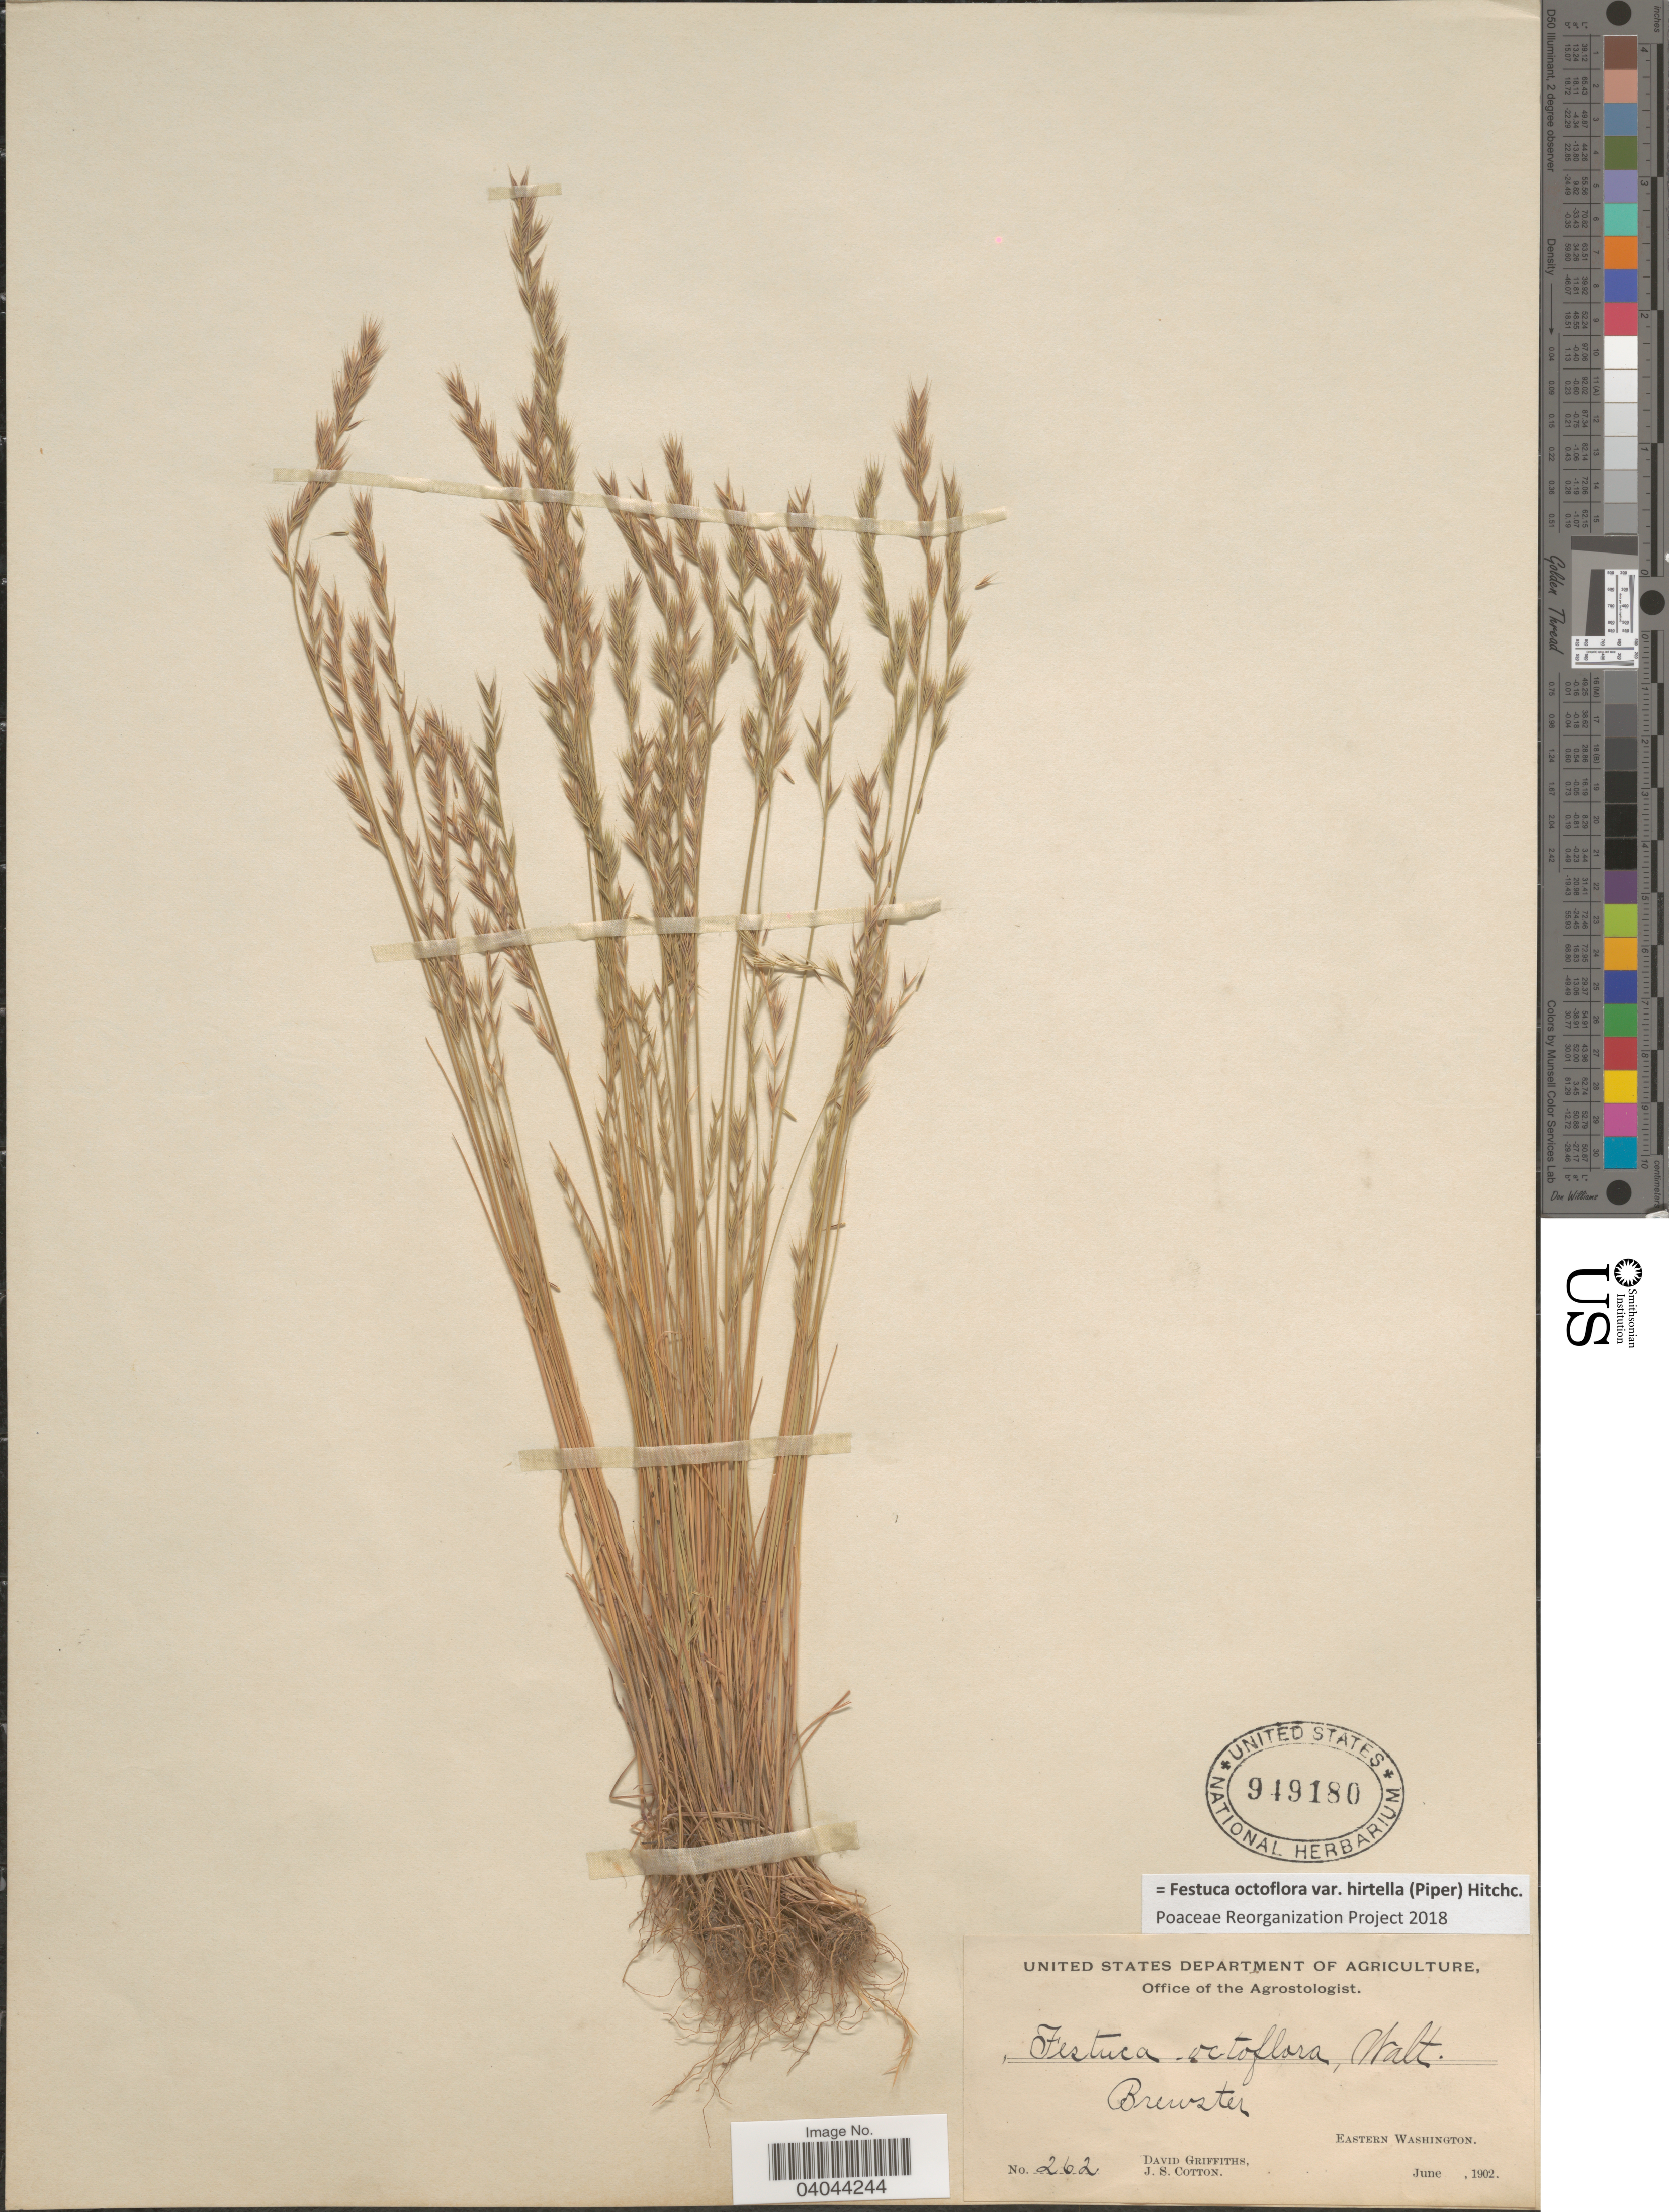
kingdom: Plantae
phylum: Tracheophyta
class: Liliopsida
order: Poales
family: Poaceae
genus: Festuca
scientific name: Festuca octoflora var. hirtella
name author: Piper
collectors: D. Griffiths & J. S. Cotton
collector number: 262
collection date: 1902-06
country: United States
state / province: Washington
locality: Brewster. Eastern Washington.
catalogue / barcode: US 949180